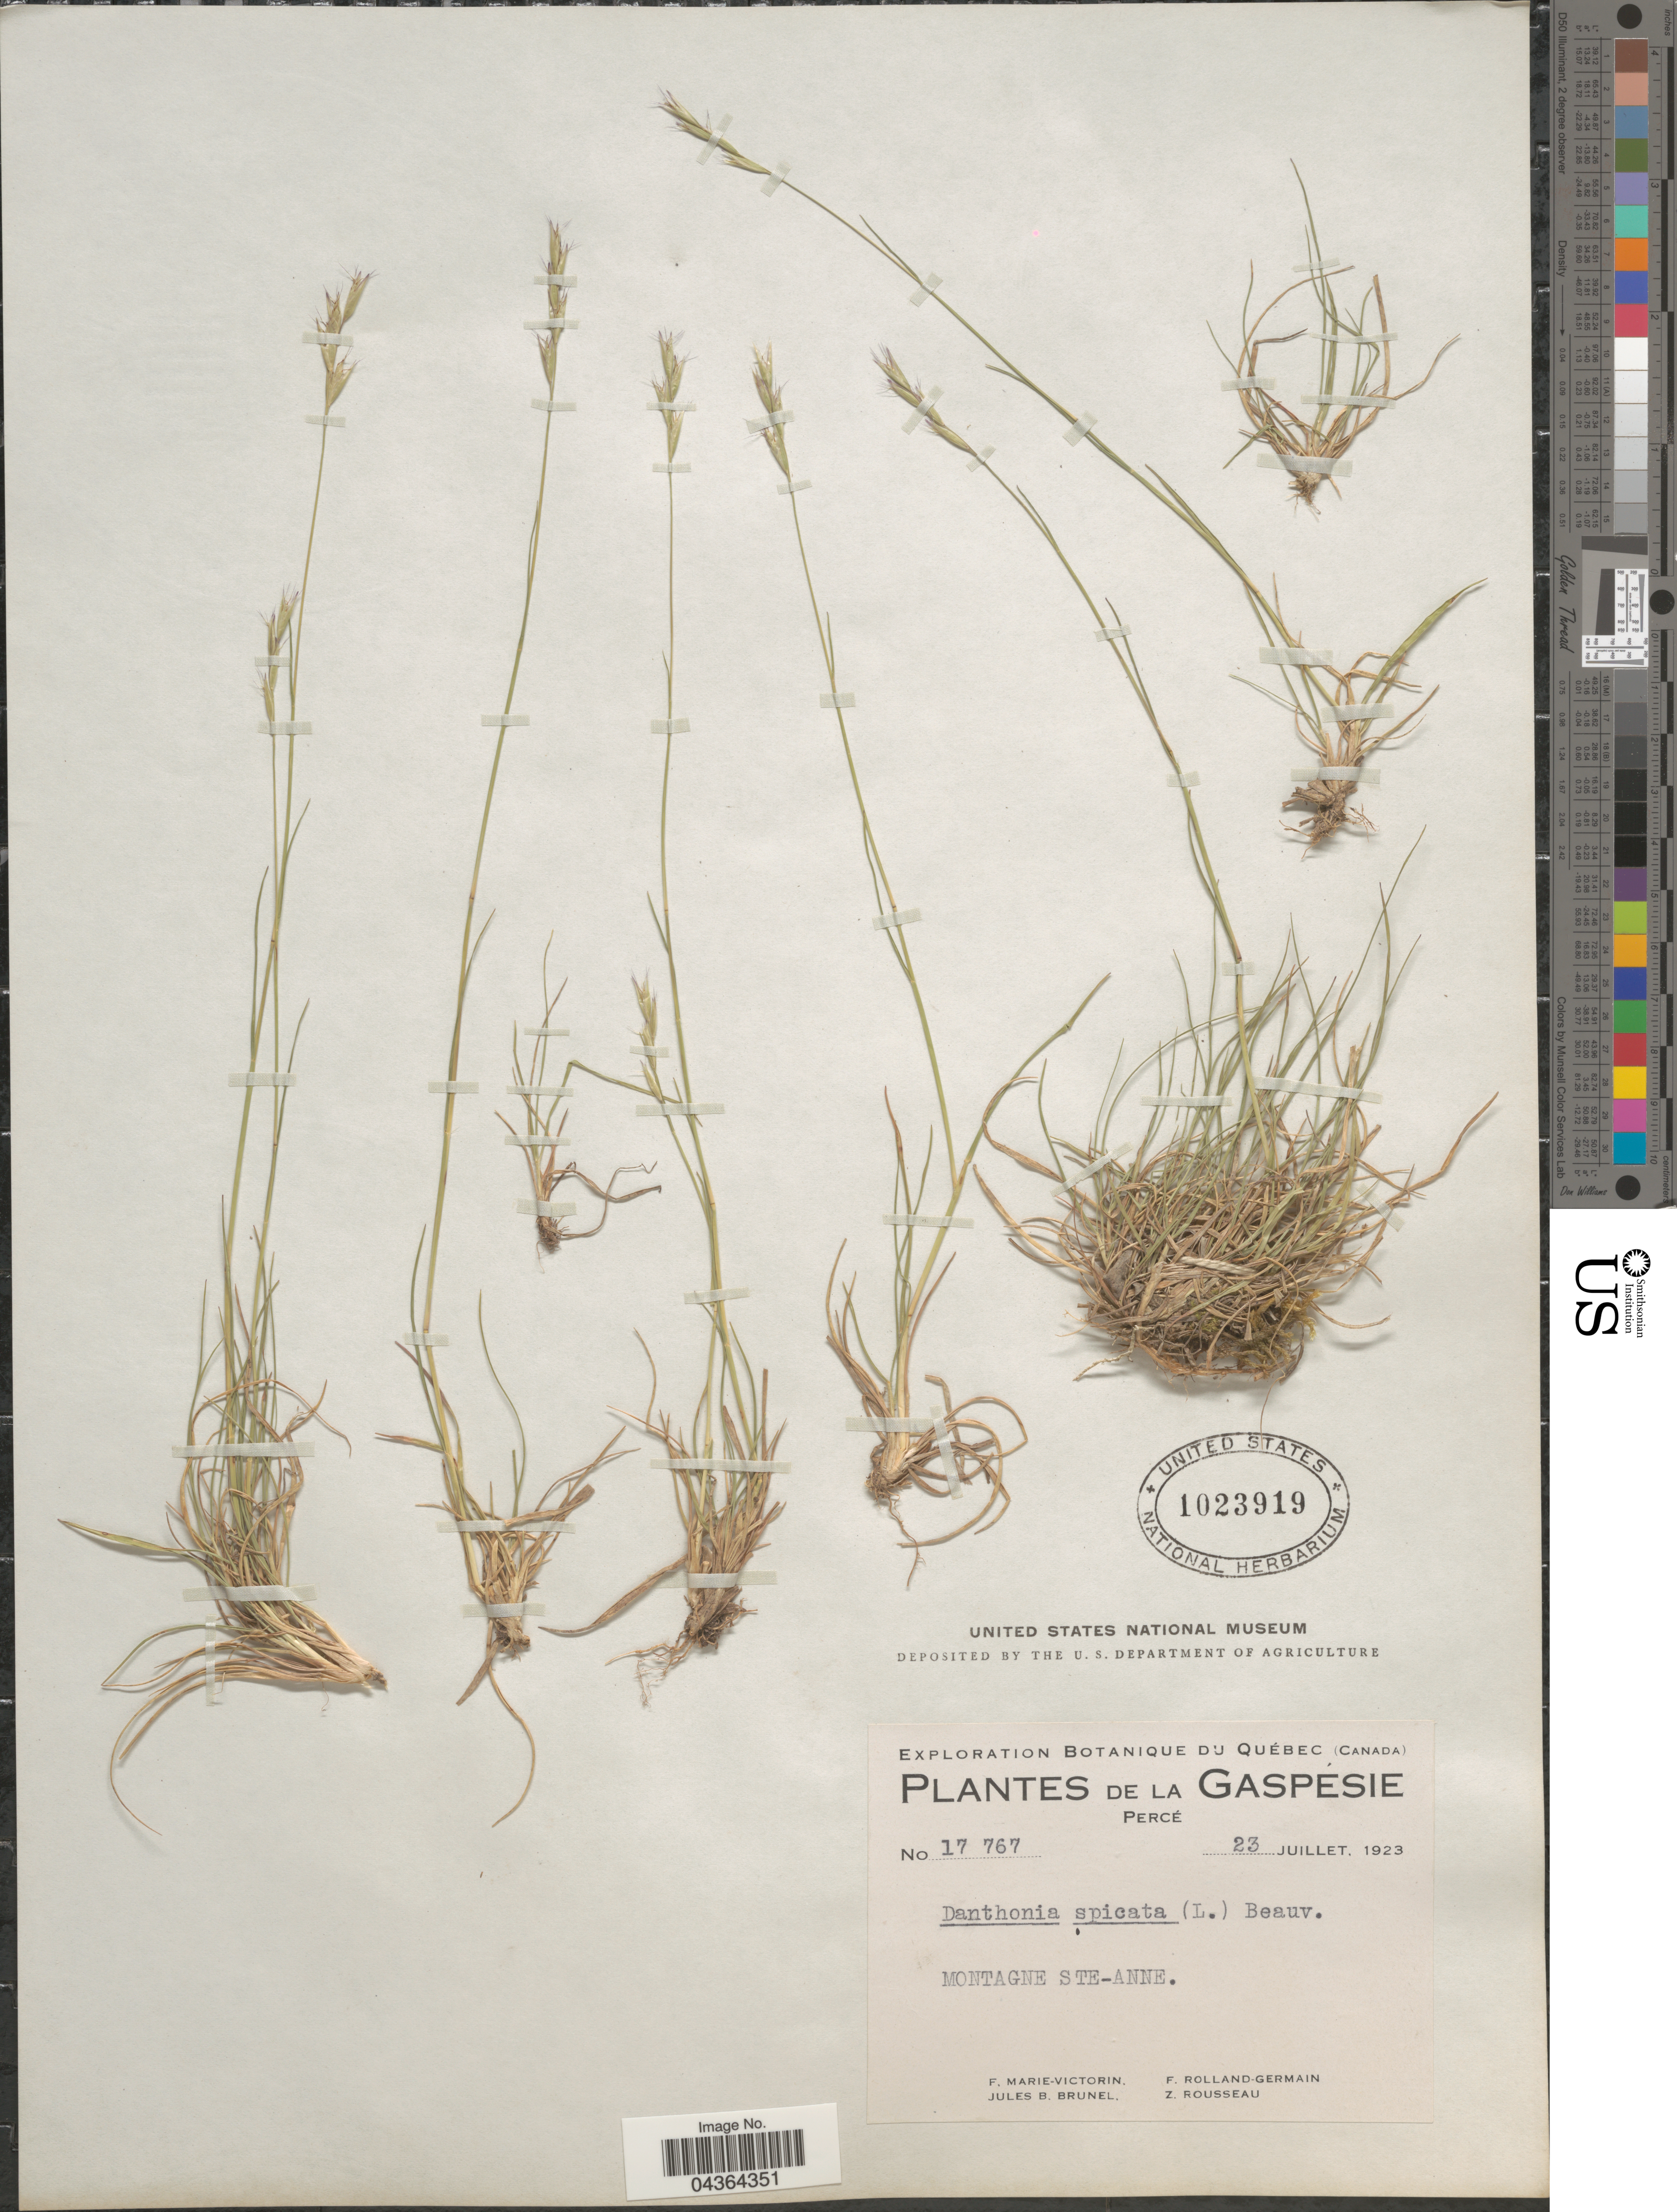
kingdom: Plantae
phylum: Tracheophyta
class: Liliopsida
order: Poales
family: Poaceae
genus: Danthonia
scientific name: Danthonia spicata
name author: (L.) P. Beauv. ex Roem. & Schult.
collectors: F. Marie-Victorin, Rolland-Germain, J. Brunel & Z. Rousseau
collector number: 17767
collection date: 1923-07-23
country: Canada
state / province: Quebec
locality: Exploration Botanique du Québec (Canada). La Gaspésie. Percé. Montagne Ste-Anne.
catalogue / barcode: US 1023919